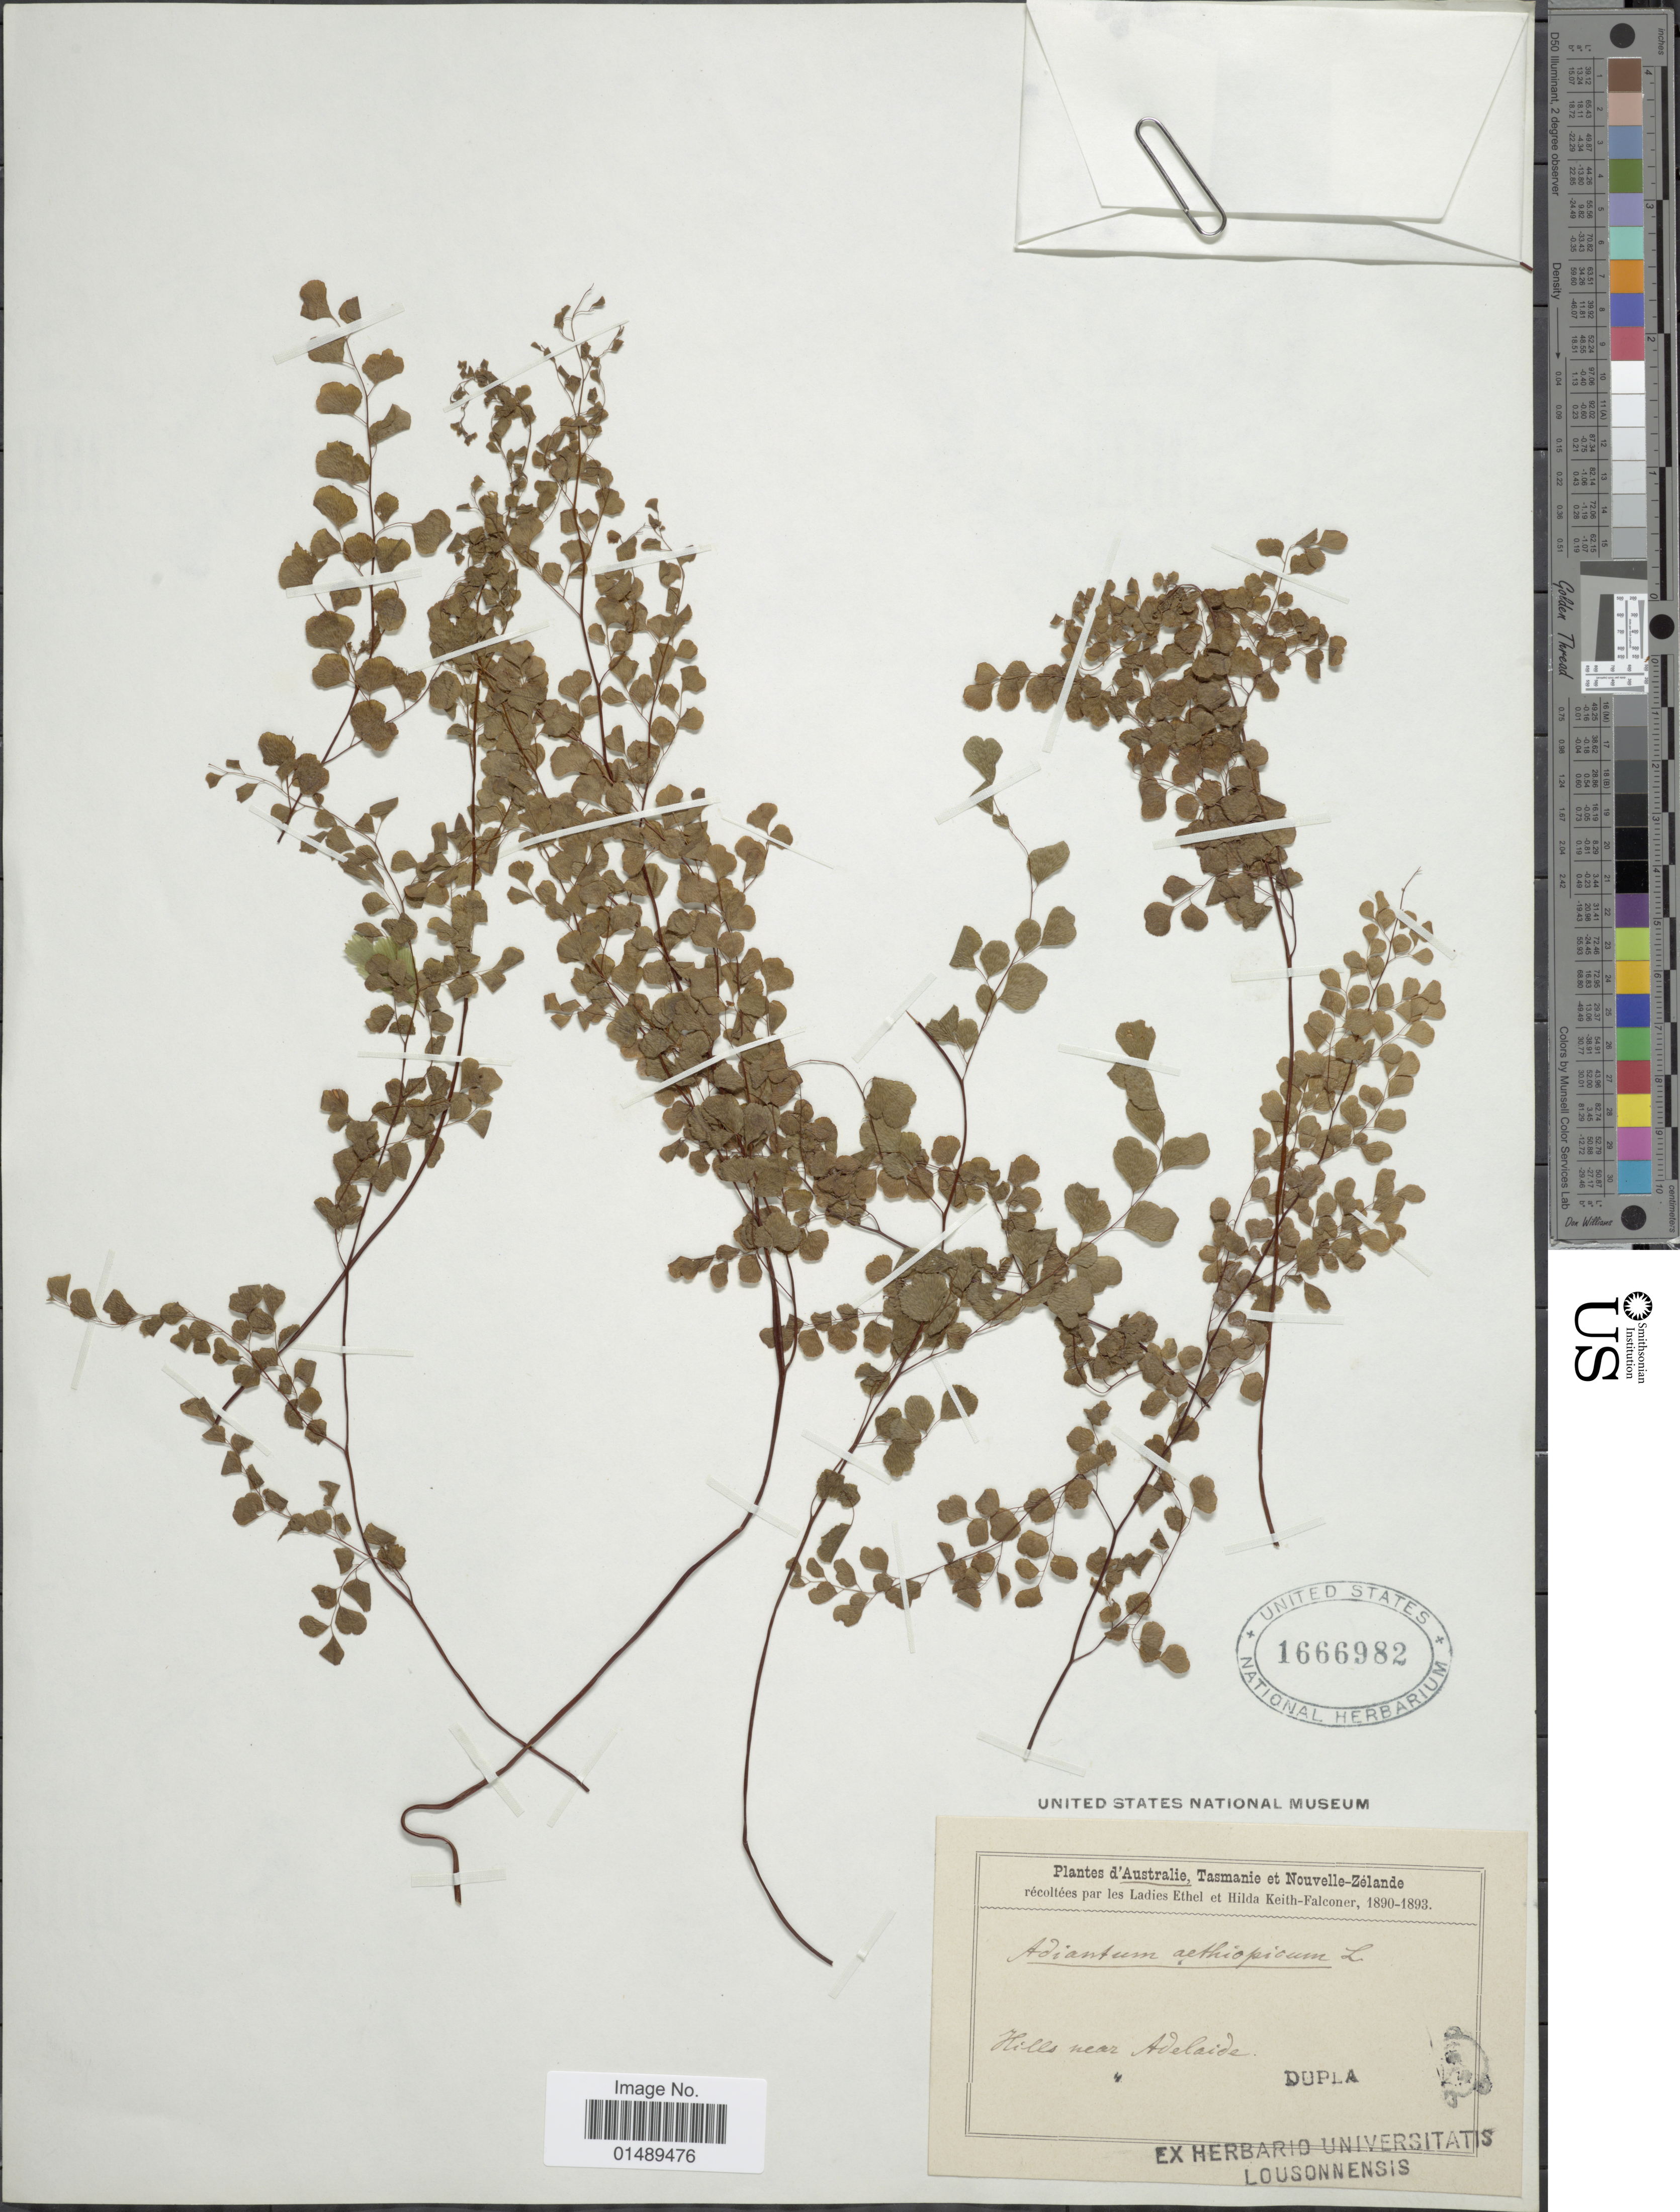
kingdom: Plantae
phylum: Tracheophyta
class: Polypodiopsida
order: Polypodiales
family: Pteridaceae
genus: Adiantum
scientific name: Adiantum aethiopicum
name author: L.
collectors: E. Keith-Falconer & H. Keith-Falconer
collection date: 1890/1893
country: Australia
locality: Hills near Adelaide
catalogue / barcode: US 1666982